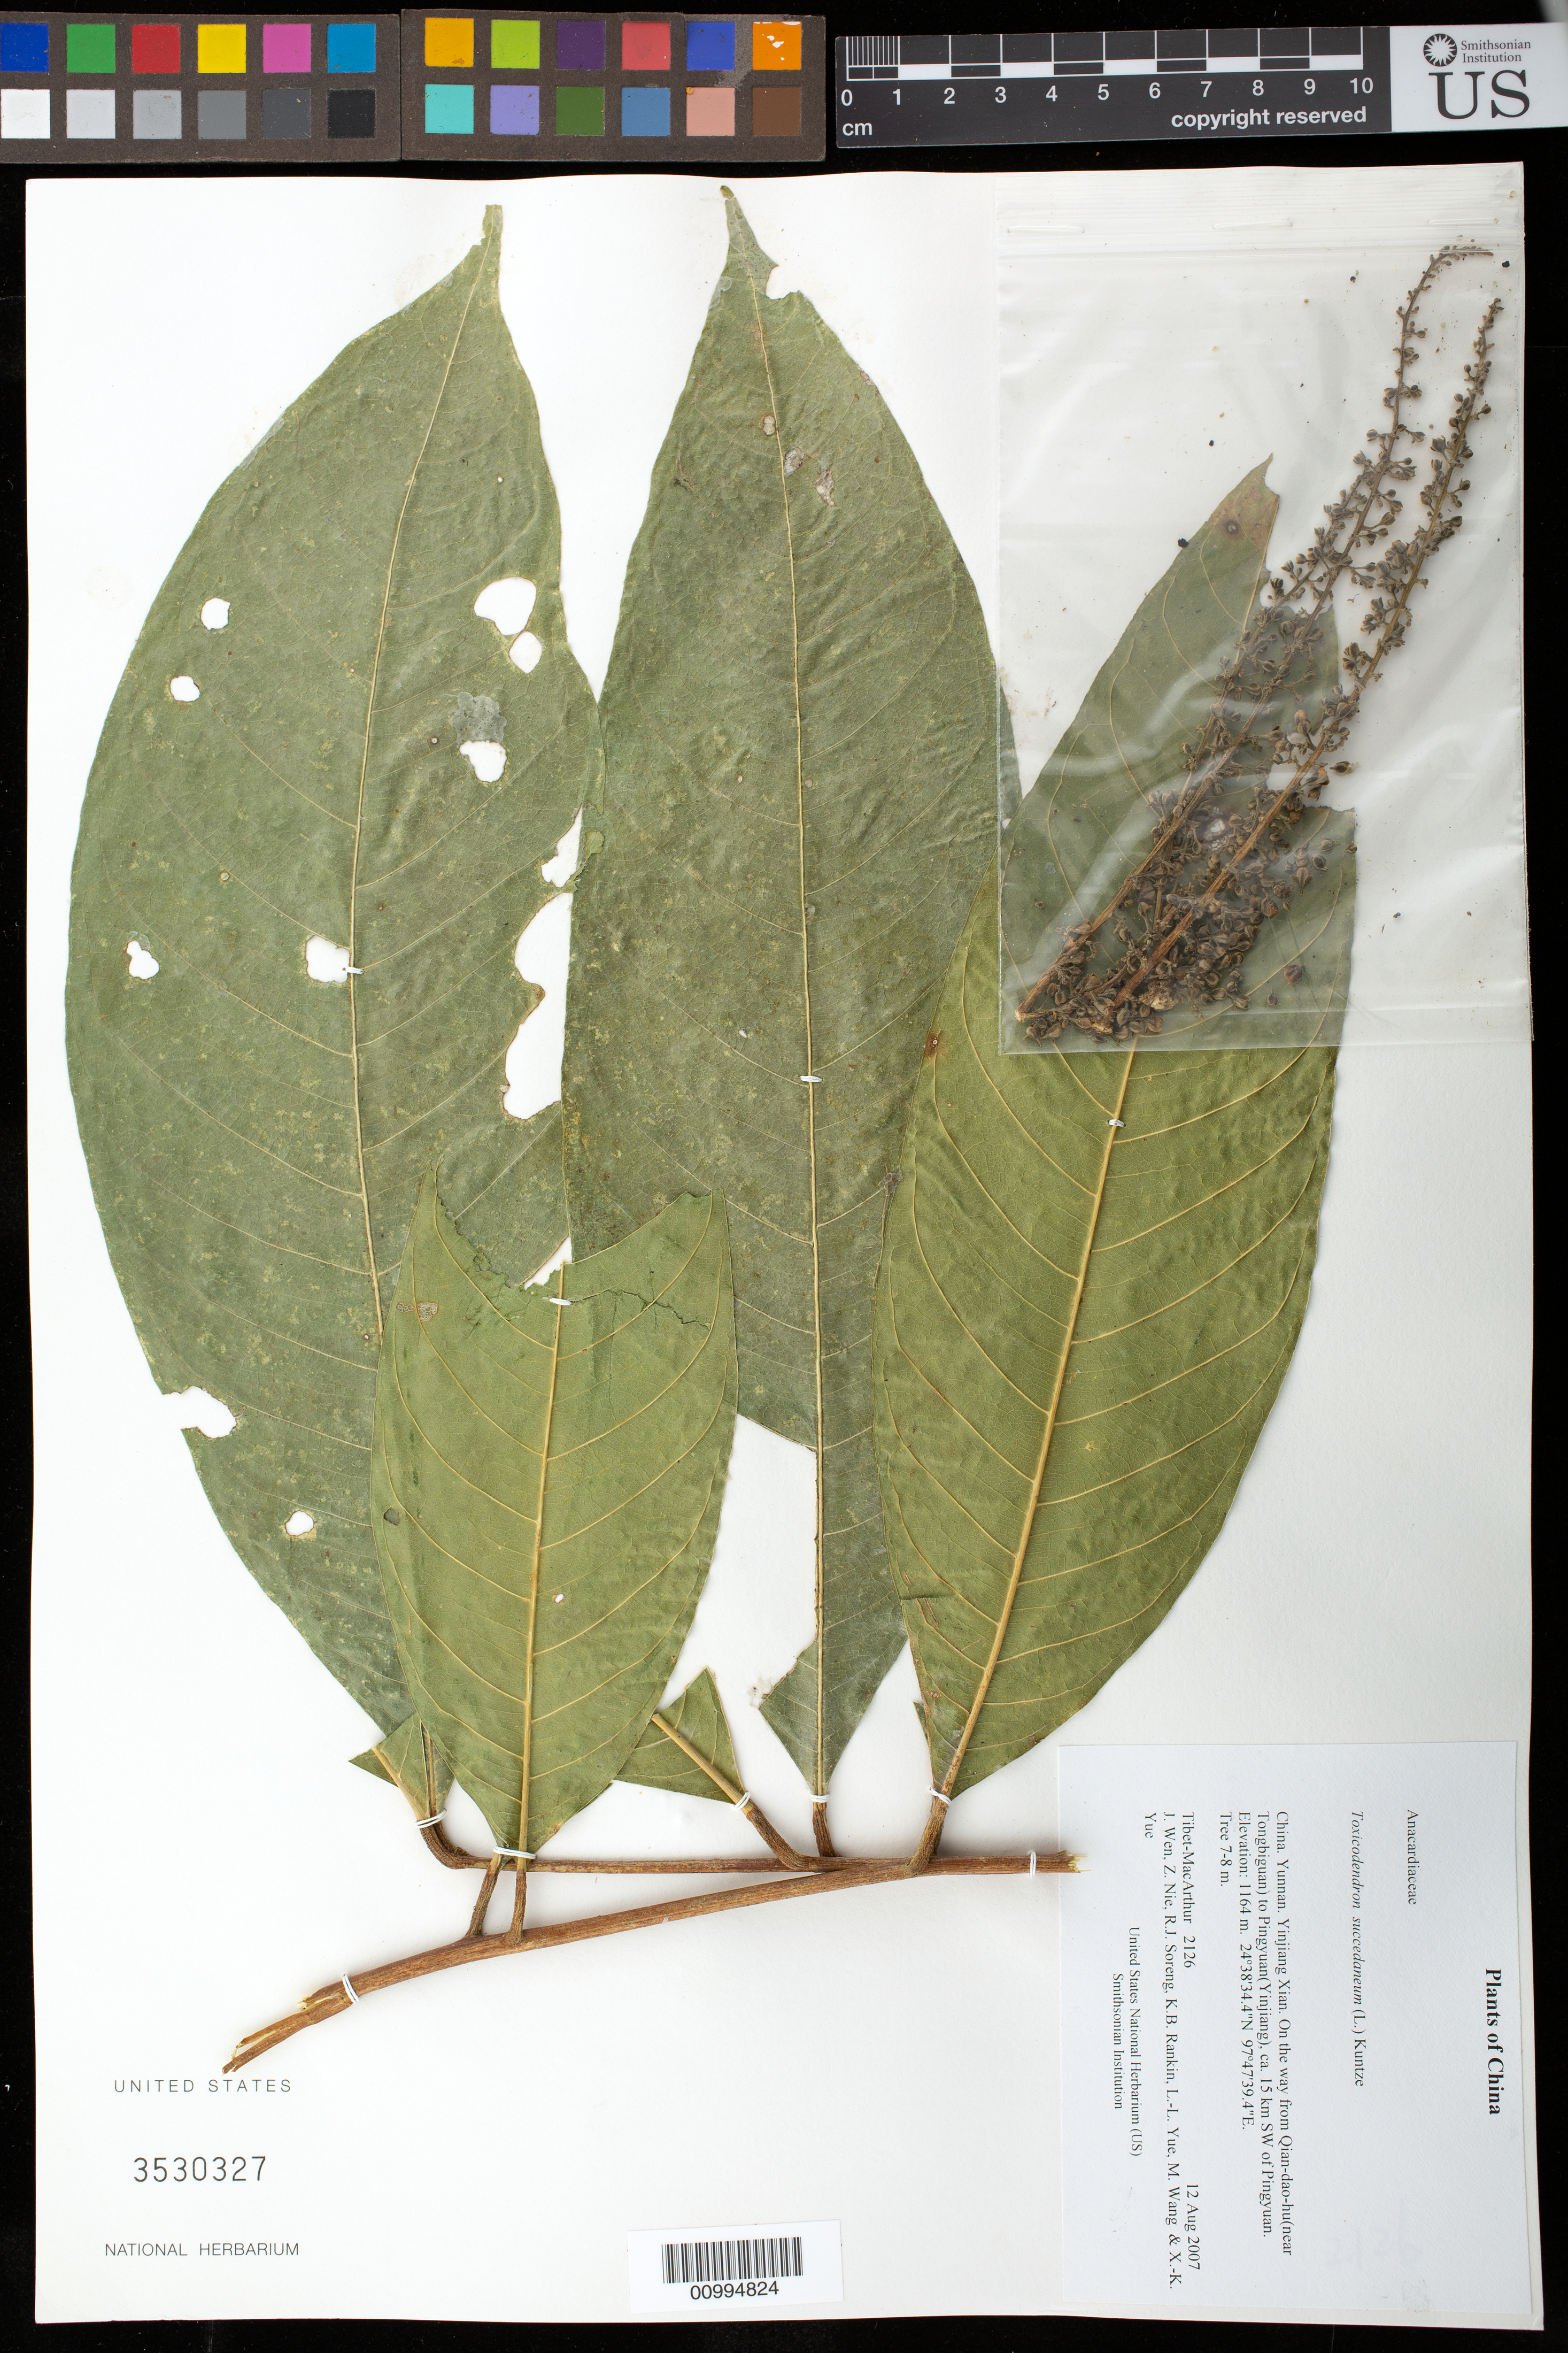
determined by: Mitchell, John D.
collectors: Tibet-MacArthur, J. Wen, Z. Nie, R. J. Soreng, K. Rankin, L. Yue, M. Wang & X. Yue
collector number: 2126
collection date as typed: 12 Aug 2007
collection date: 2007-08-12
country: China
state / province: Yunnan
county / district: Yinjiang Xian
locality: On the way from Qian-dao-hu(near Tongbiguan) to Pingyuan(Yinjiang), ca. 15 km SW of Pingyuan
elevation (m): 1164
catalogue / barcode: US 3530327